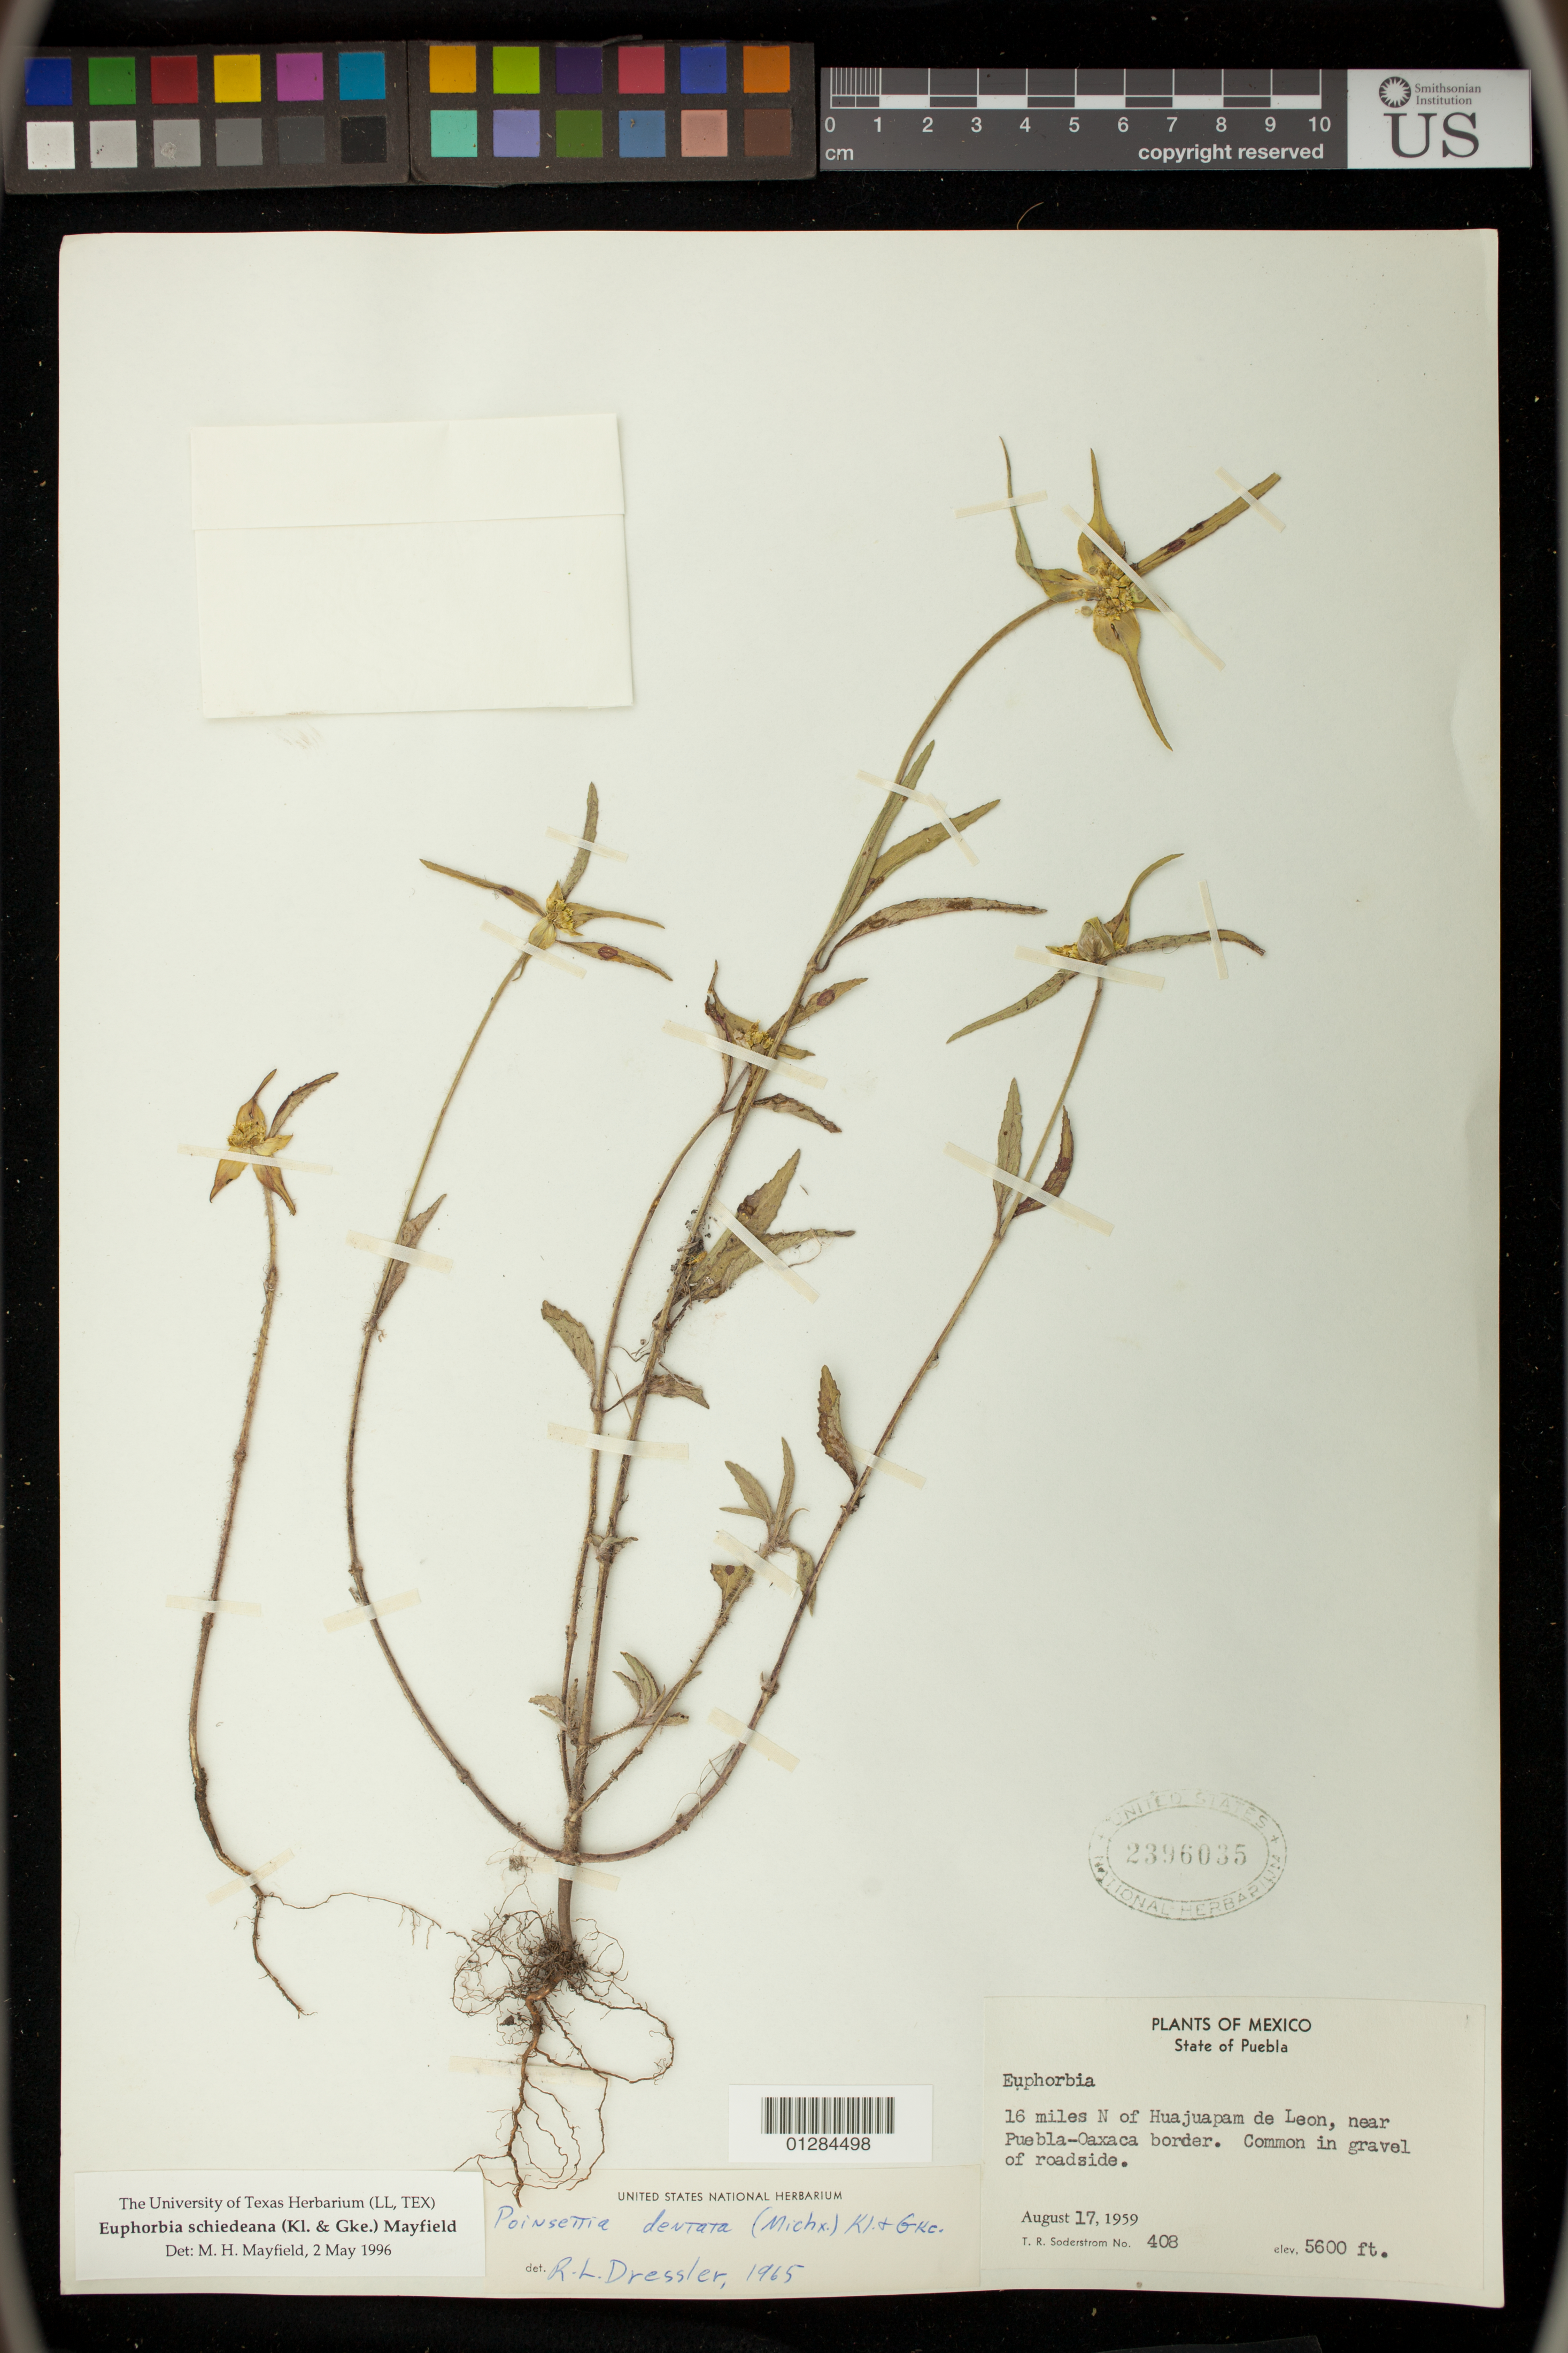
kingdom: Plantae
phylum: Tracheophyta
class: Magnoliopsida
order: Malpighiales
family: Euphorbiaceae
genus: Euphorbia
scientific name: Euphorbia schiedeana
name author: (Klotzsch & Garcke) Mayfield ex C. Nelson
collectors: T. R. Soderstrom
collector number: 408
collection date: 1959-08-17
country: Mexico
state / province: Puebla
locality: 16 miles N of Huajuapam de Leon, near Puebla-Oaxaca border.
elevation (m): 1707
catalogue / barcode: US 2396035